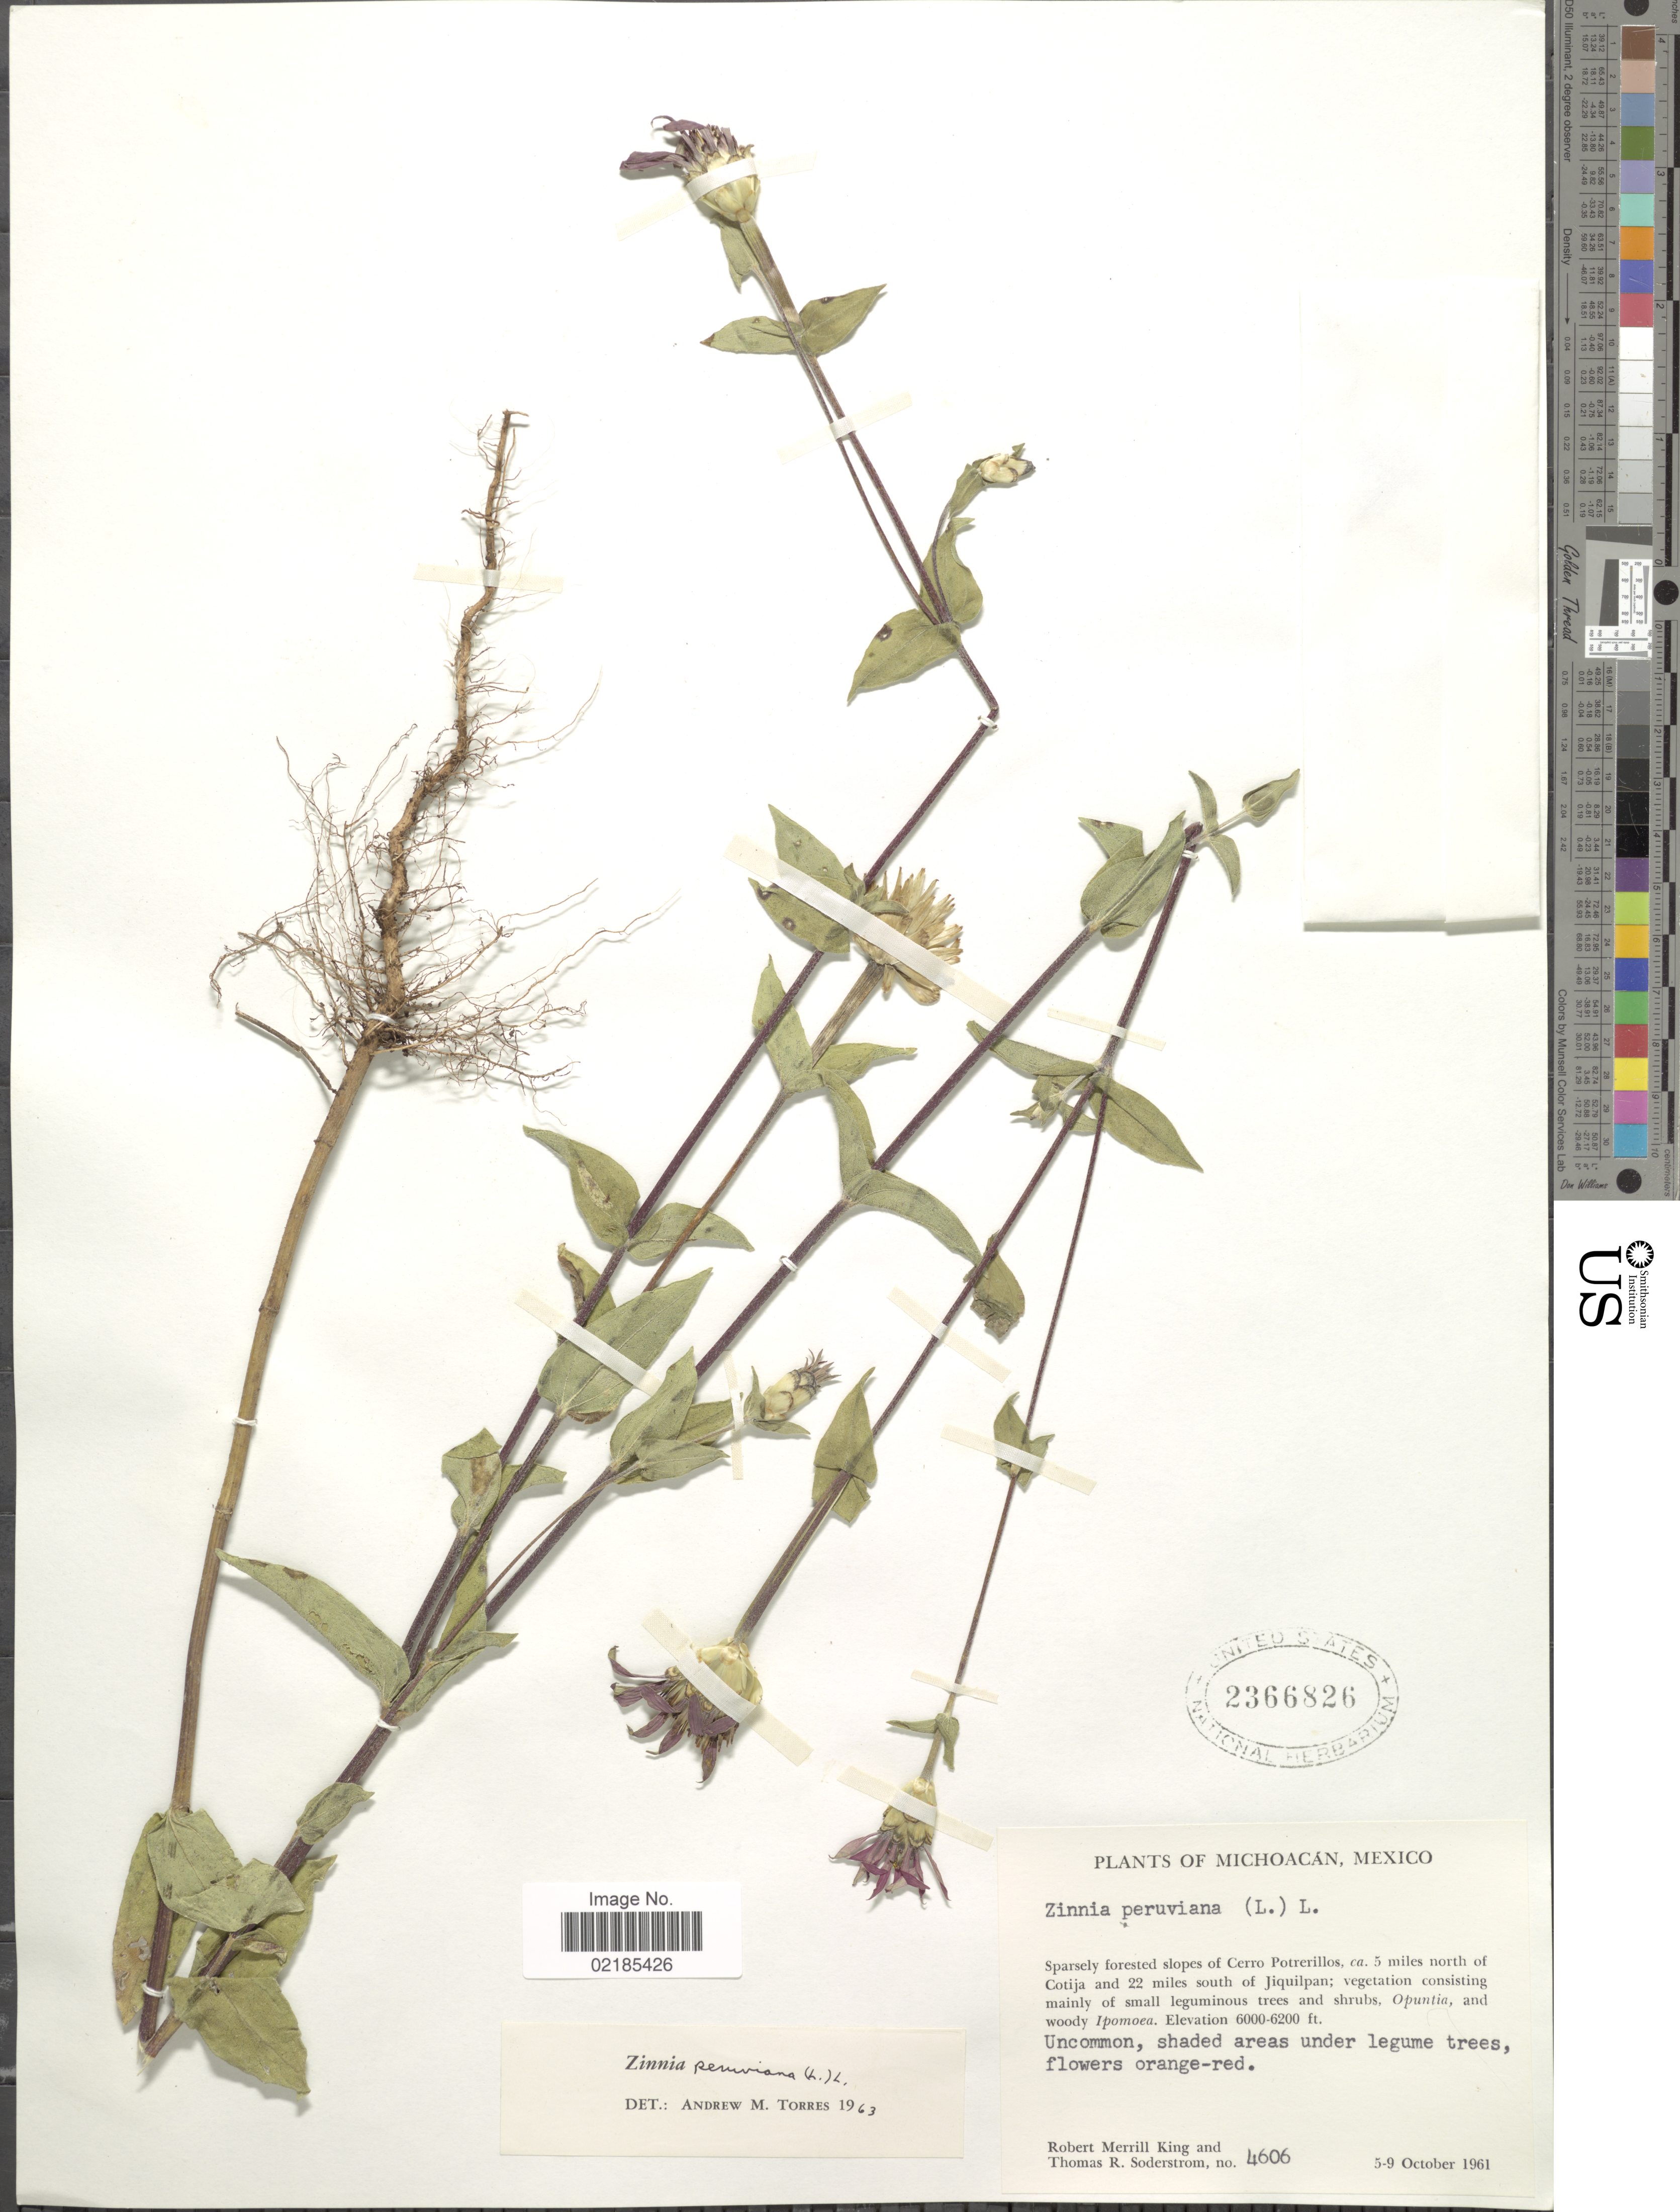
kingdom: Plantae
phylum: Tracheophyta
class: Magnoliopsida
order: Asterales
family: Asteraceae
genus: Zinnia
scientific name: Zinnia peruviana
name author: (L.) L.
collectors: R. M. King & T. R. Soderstrom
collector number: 4606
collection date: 1961-10-05/1961-10-09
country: Mexico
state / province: Michoacán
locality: Ca. 5 miles north of Cotija and 22 miles south of Jiquilpan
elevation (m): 1829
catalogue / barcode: US 2366826